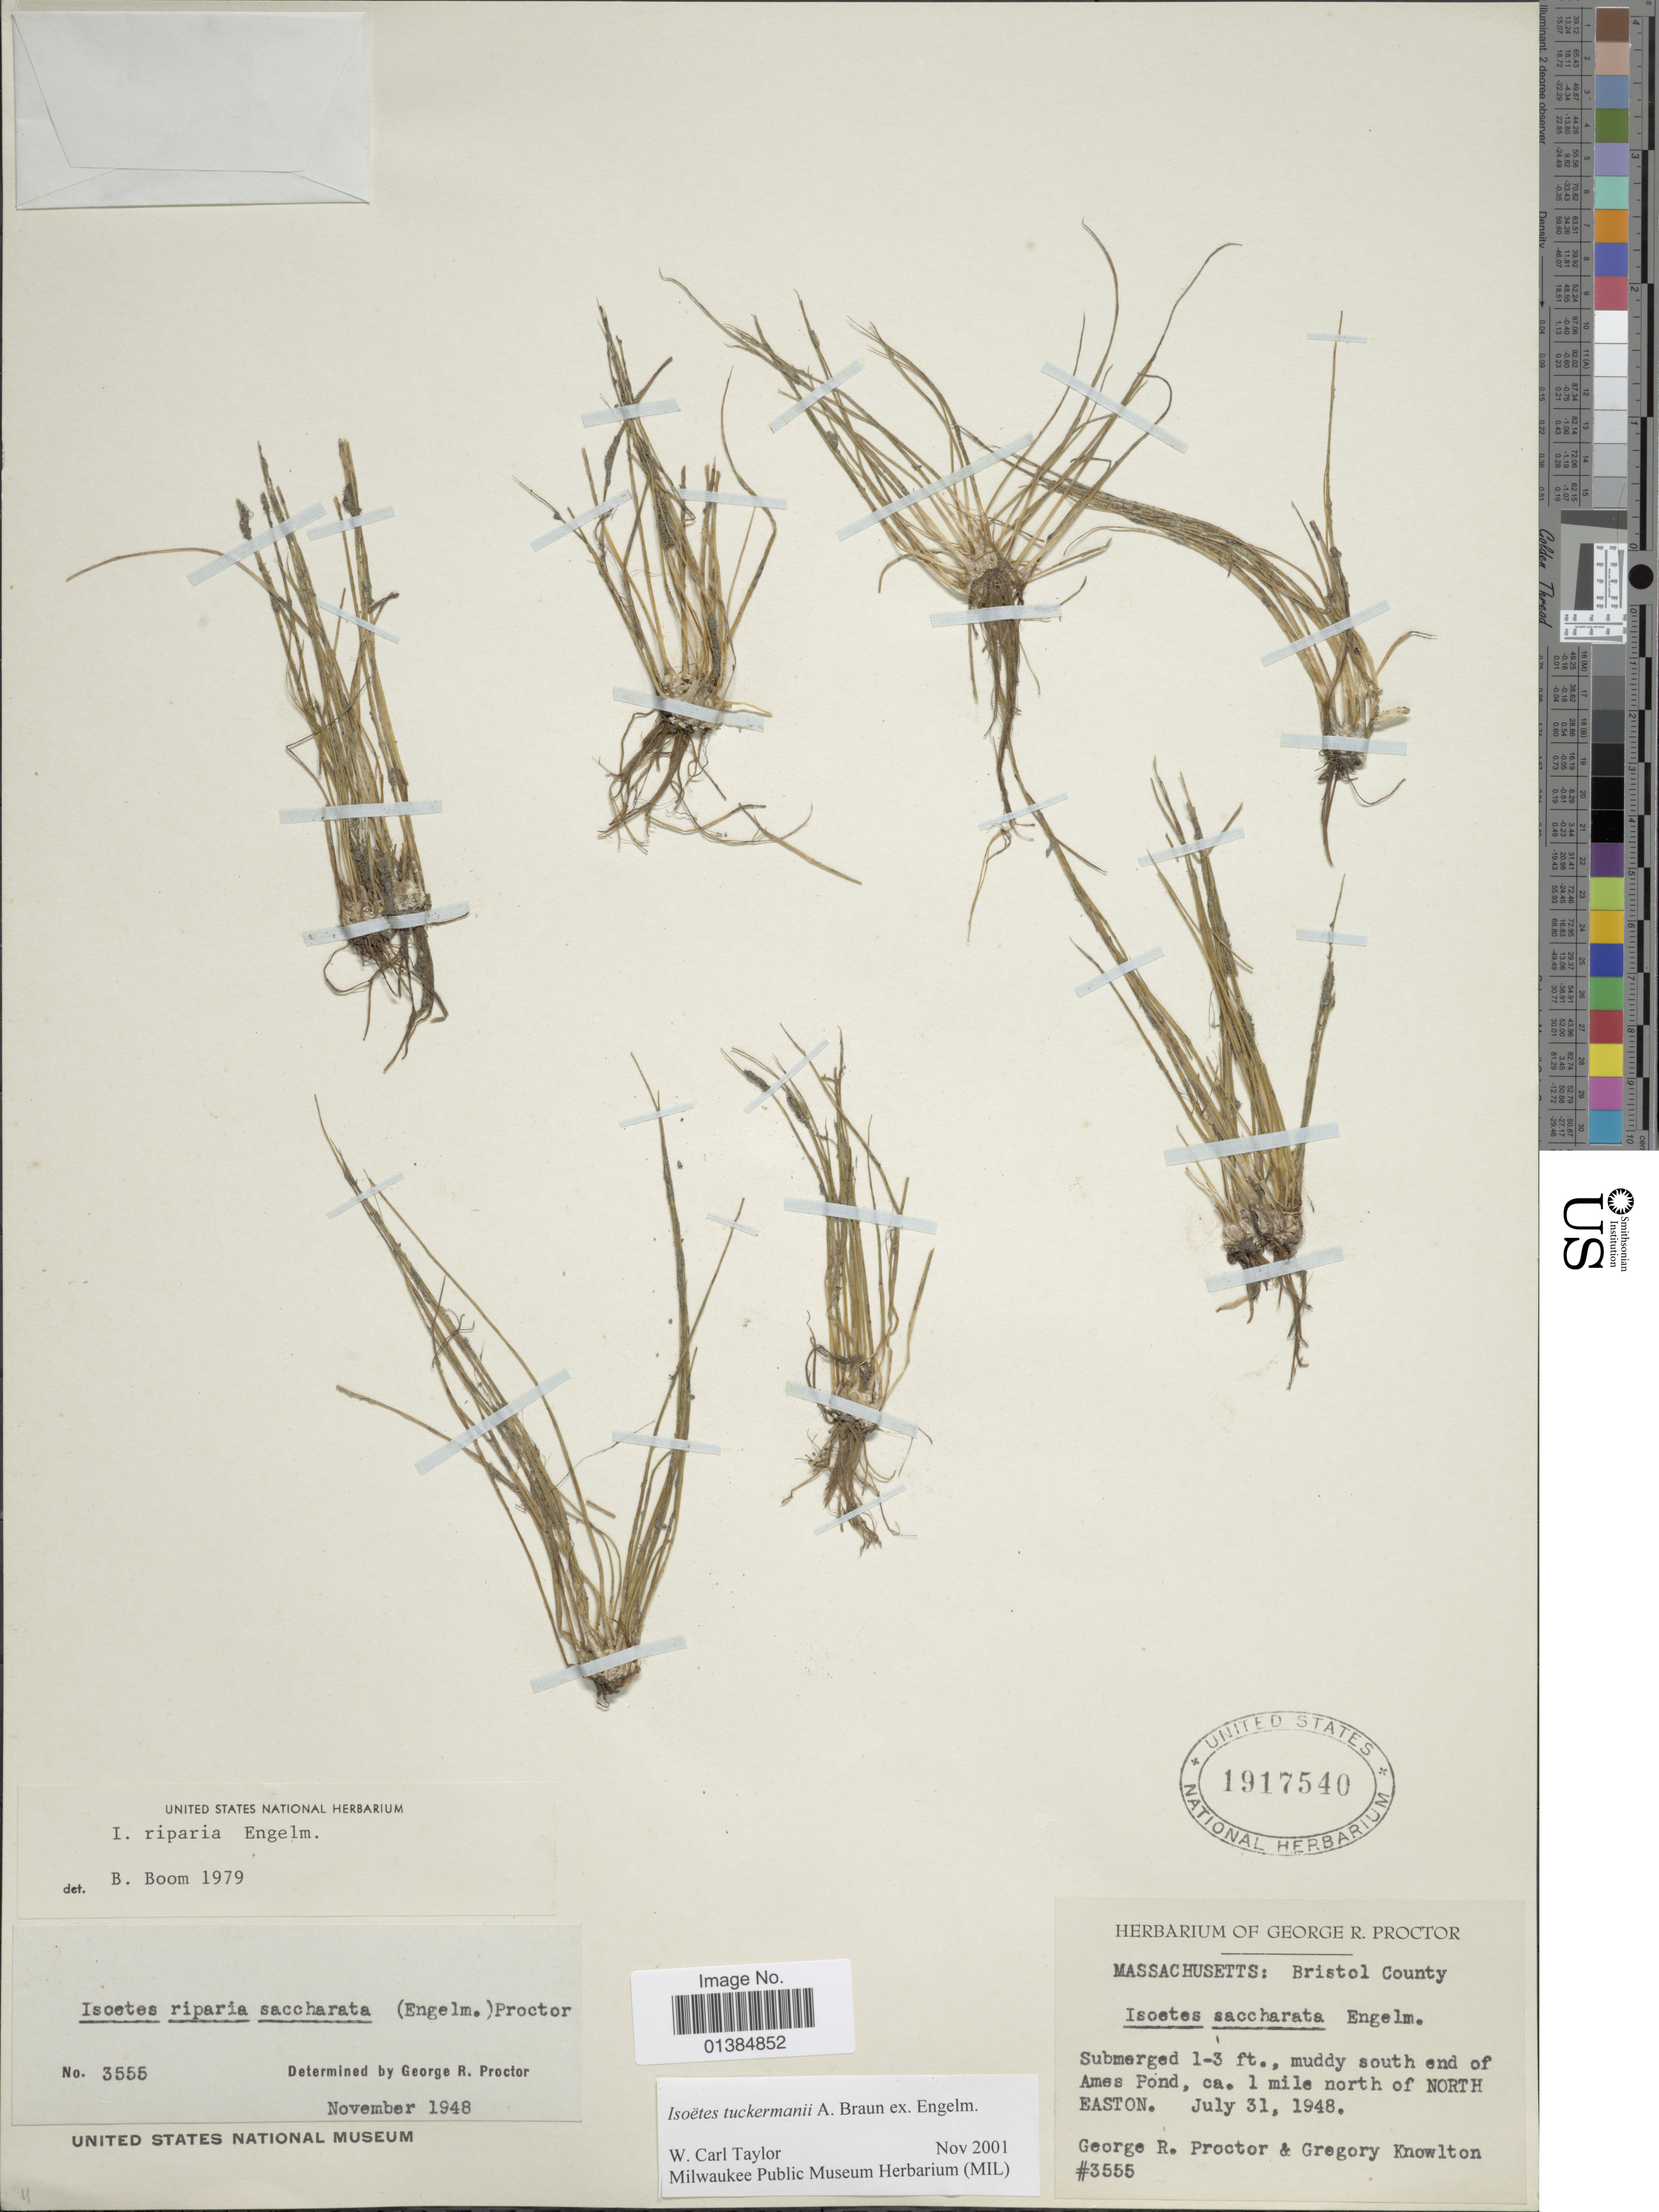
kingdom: Plantae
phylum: Tracheophyta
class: Lycopodiopsida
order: Isoetales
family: Isoetaceae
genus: Isoetes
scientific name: Isoetes tuckermanii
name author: A. Braun ex Engelm.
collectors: G. R. Proctor & G. Knowlton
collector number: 3555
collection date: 1948-07-31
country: United States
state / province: Massachusetts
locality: Bristol County. Muddy south end of Ames Pond, ca. 1 mile north of North Easton,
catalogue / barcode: US 1917540